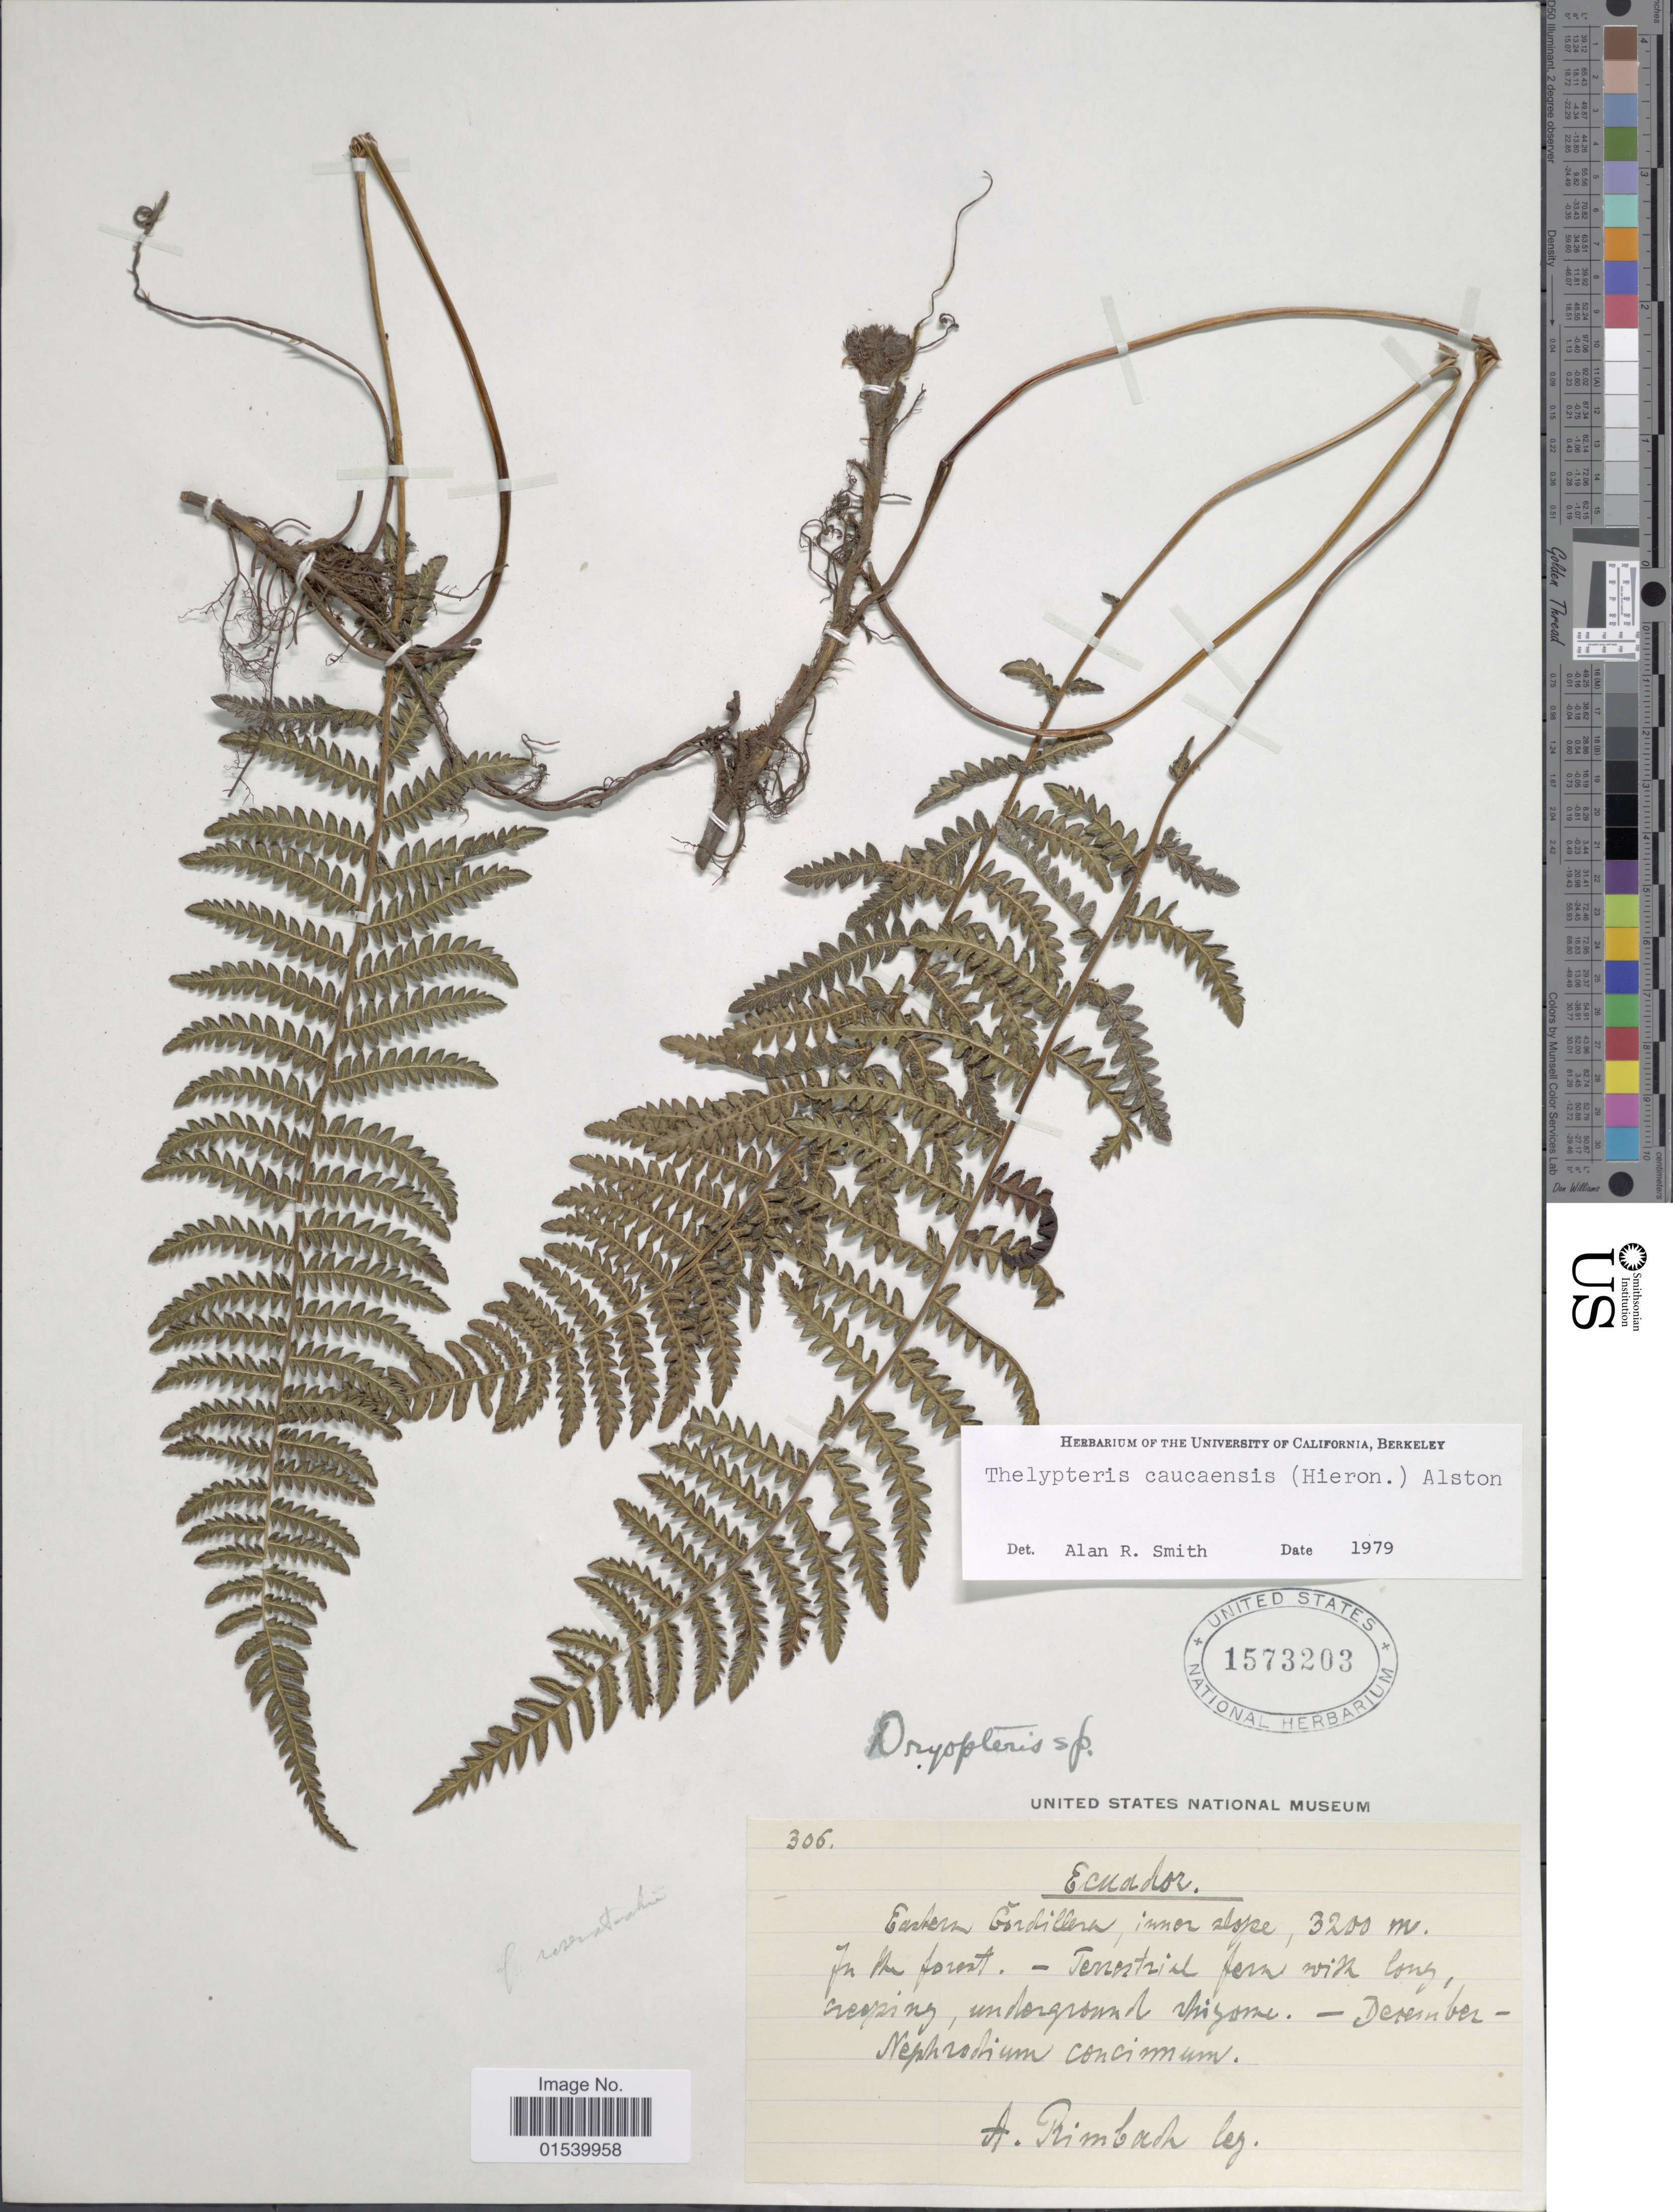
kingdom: Plantae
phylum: Tracheophyta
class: Polypodiopsida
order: Polypodiales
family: Thelypteridaceae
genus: Amauropelta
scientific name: Amauropelta caucaensis (Hieron.) comb. nov., ined. 2015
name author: (Hieron.)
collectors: A. Rimbach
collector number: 306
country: Ecuador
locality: Eastern Cordillera, inner slope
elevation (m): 3200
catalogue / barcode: US 1573203